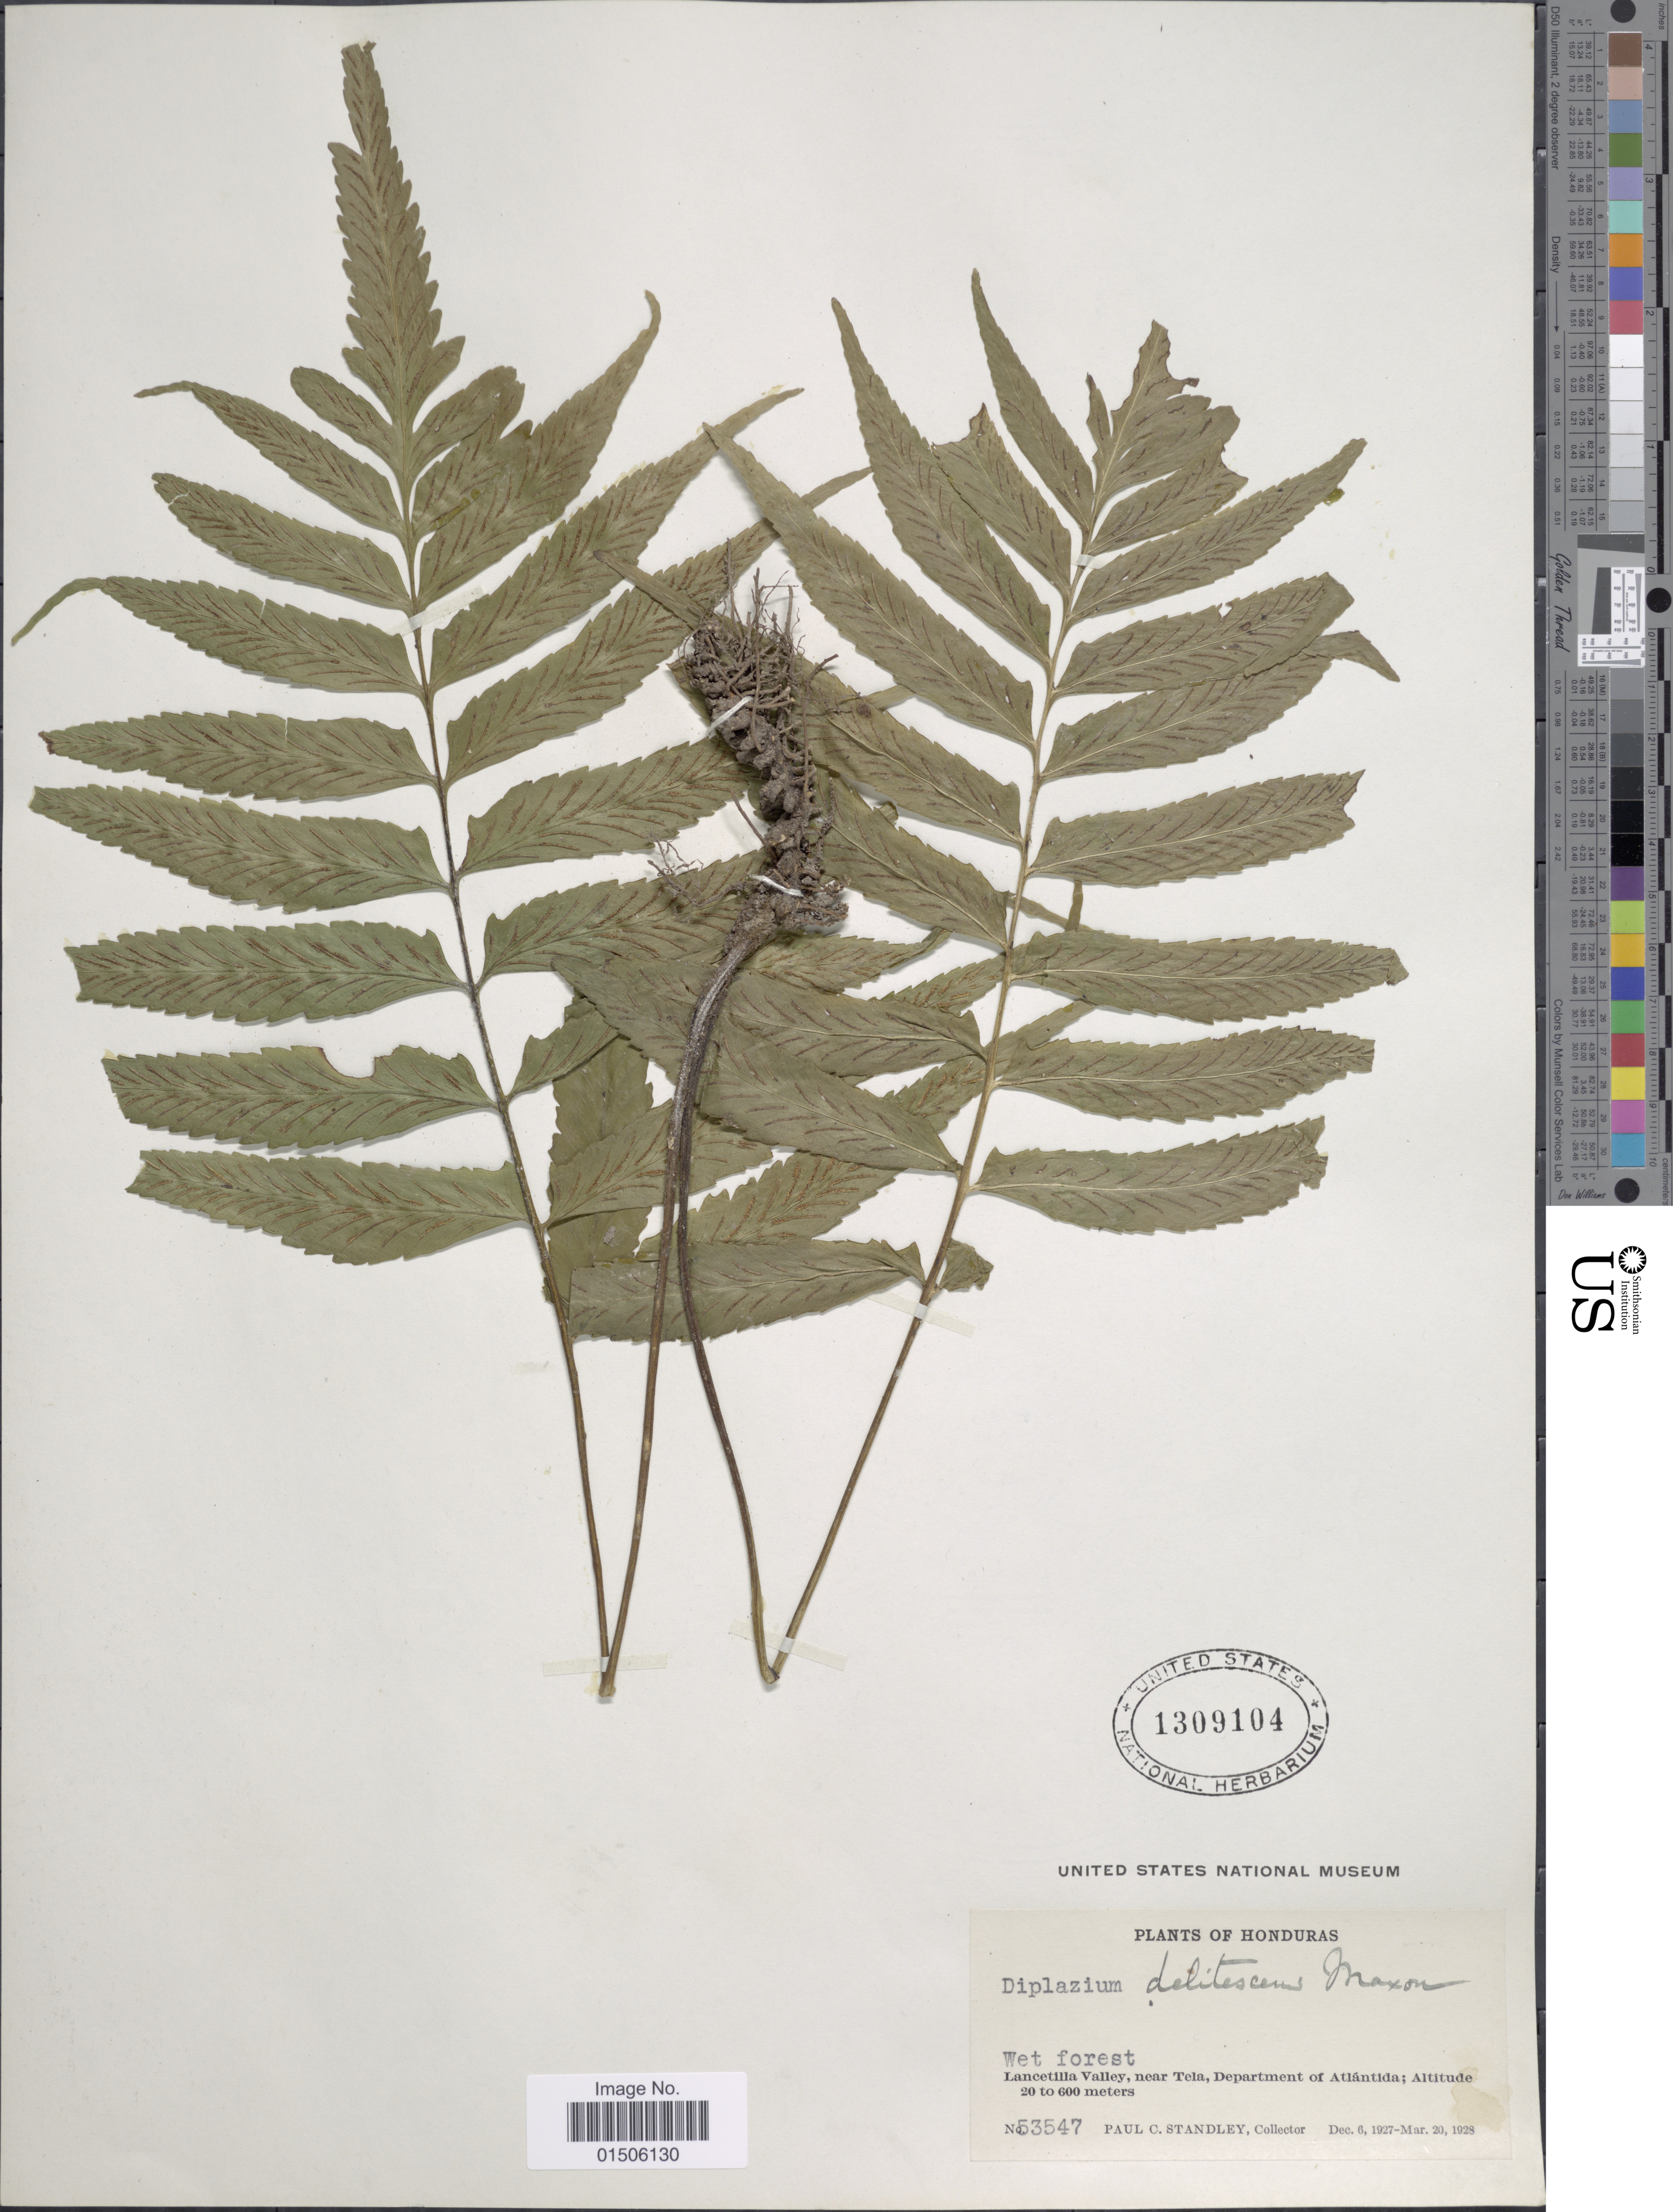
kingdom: Plantae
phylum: Tracheophyta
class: Polypodiopsida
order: Polypodiales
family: Aspleniaceae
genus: Asplenium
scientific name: Asplenium delitescens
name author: (Maxon) L.D. Gómez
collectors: P. C. Standley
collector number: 53547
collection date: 1927-12-06/1928-03-20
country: Honduras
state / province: Atlántida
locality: Wet forest, Lancetilla Valley, near Tela, Department of Atlántida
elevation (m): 20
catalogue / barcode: US 1309104